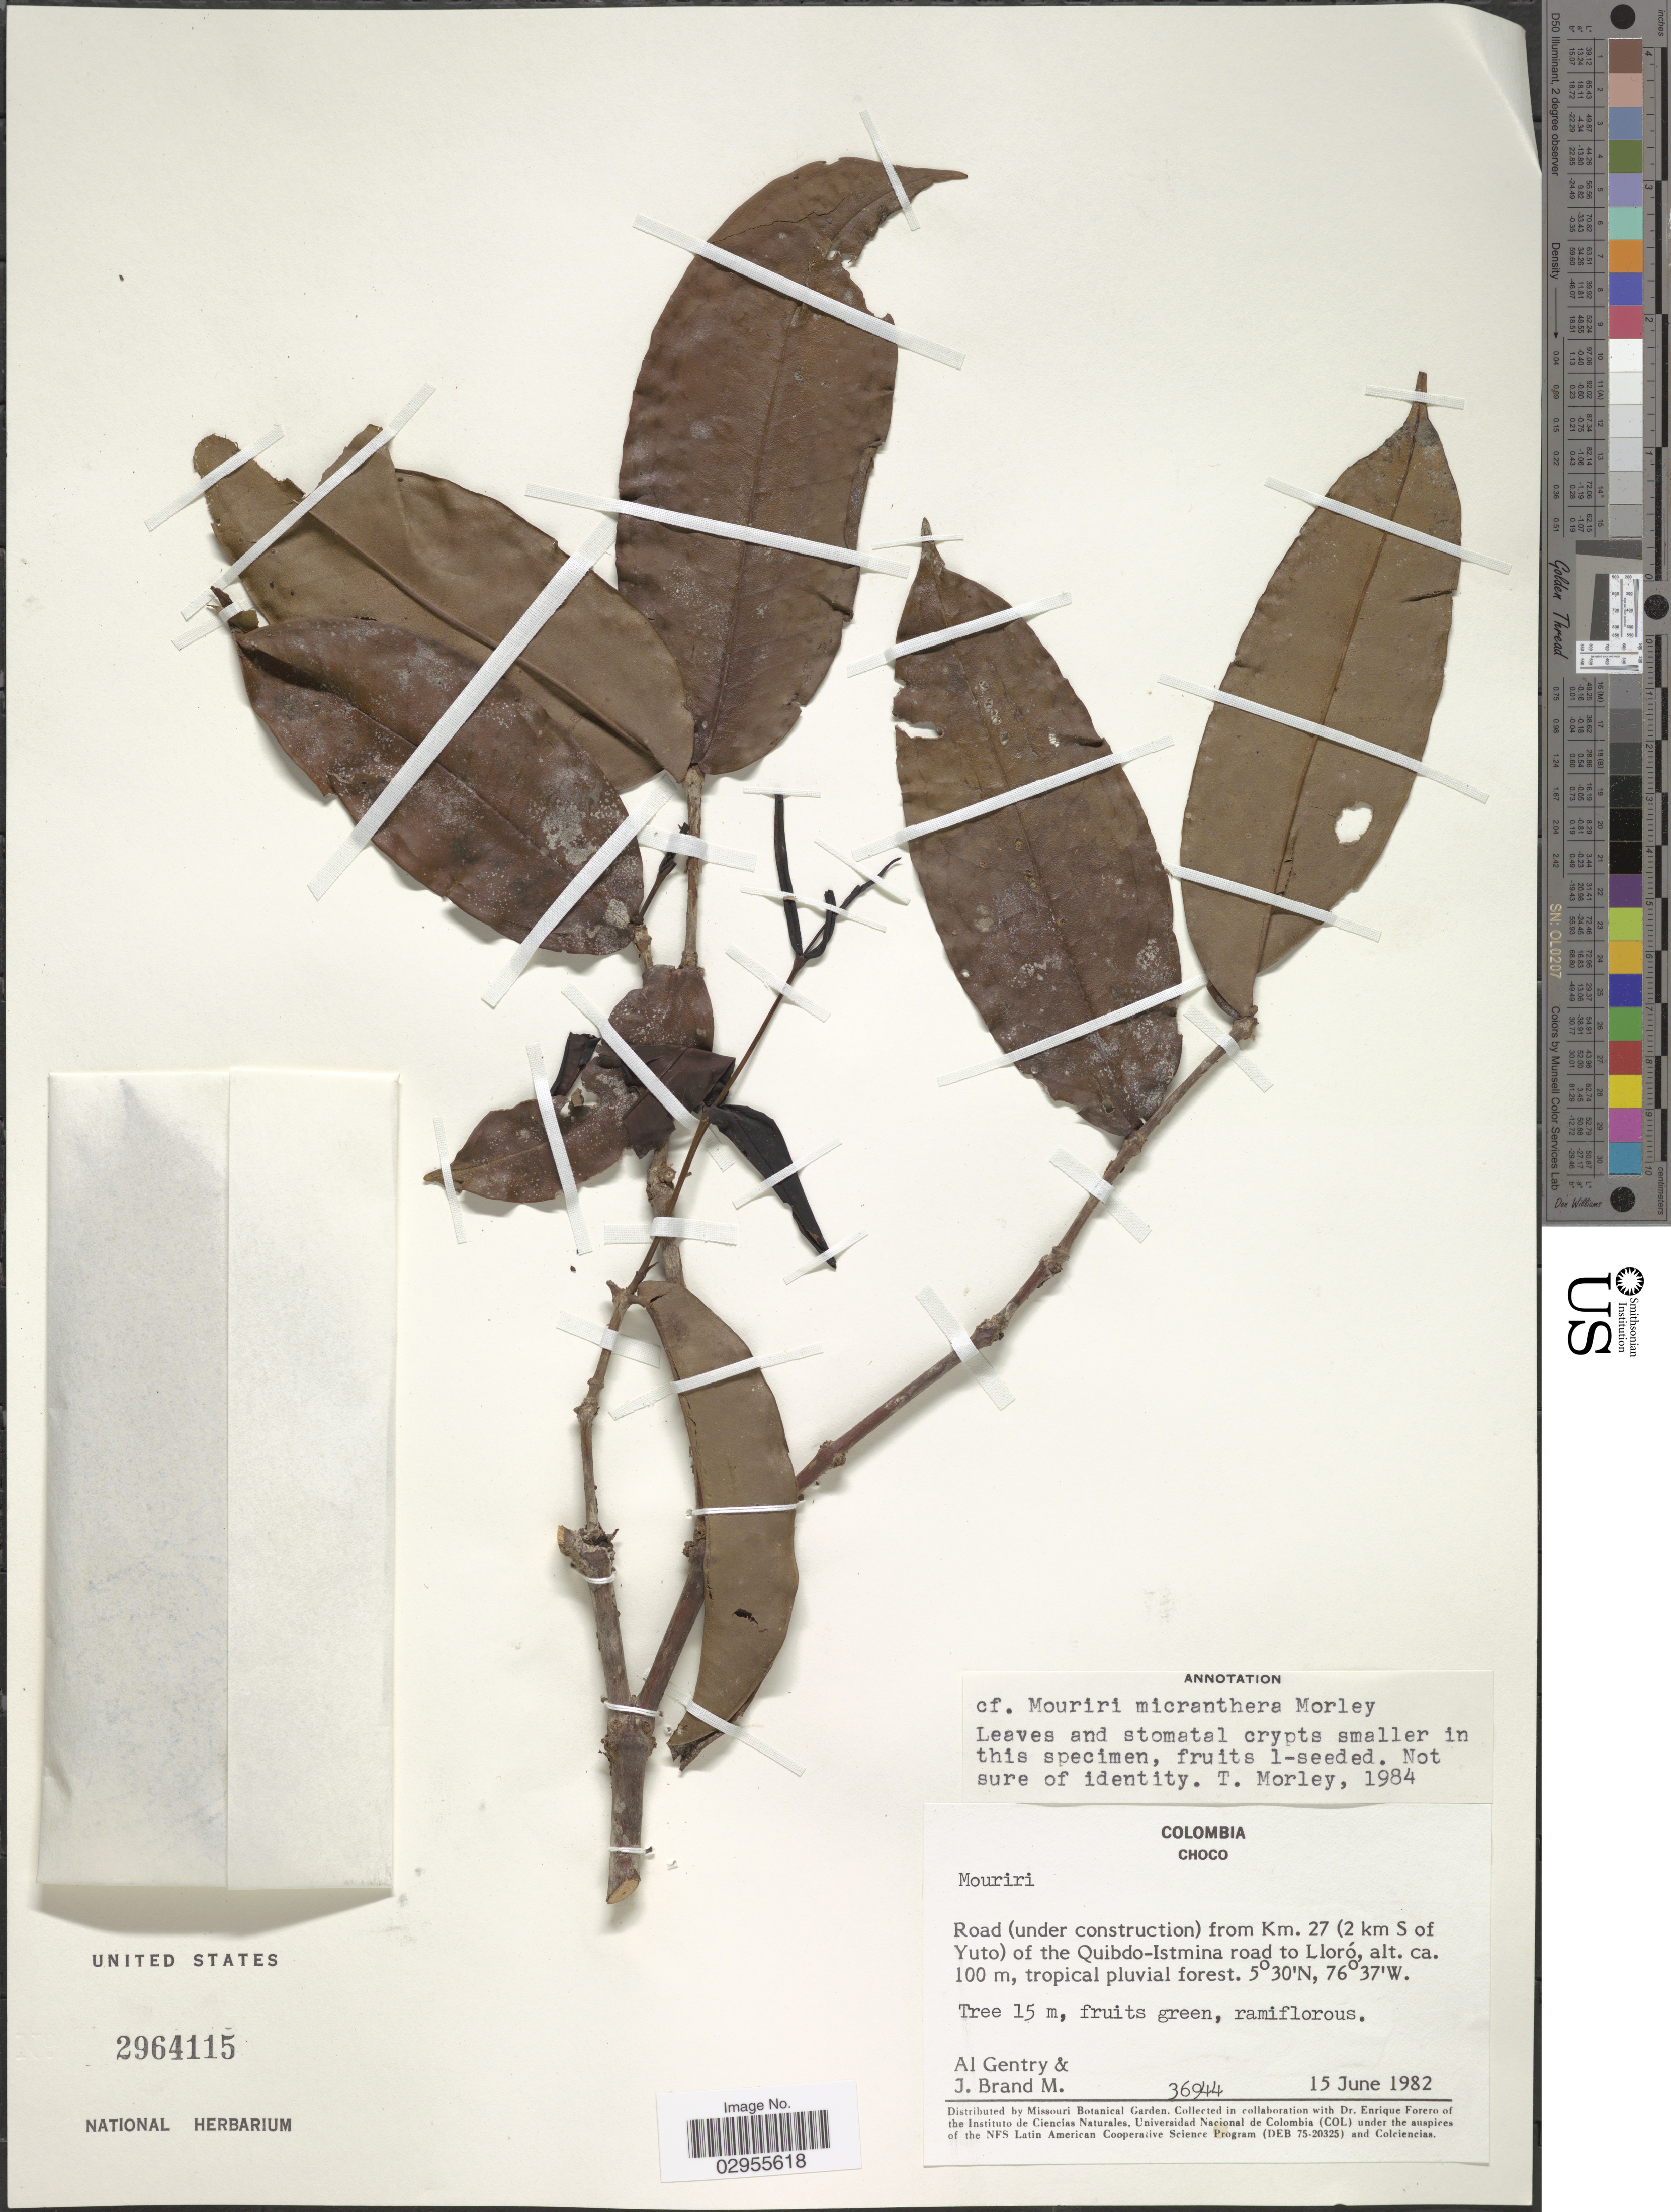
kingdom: Plantae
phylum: Tracheophyta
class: Magnoliopsida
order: Myrtales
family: Melastomataceae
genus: Mouriri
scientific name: Mouriri micranthera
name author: Morley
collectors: A. H. Gentry & J. Brand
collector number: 36944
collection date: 1982-06-15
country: Colombia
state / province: Chocó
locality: Road (under construction) from Km. 27 (2 km S of Yuto) of the Quibdo-Istmina road to Lloró.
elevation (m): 100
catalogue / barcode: US 2964115